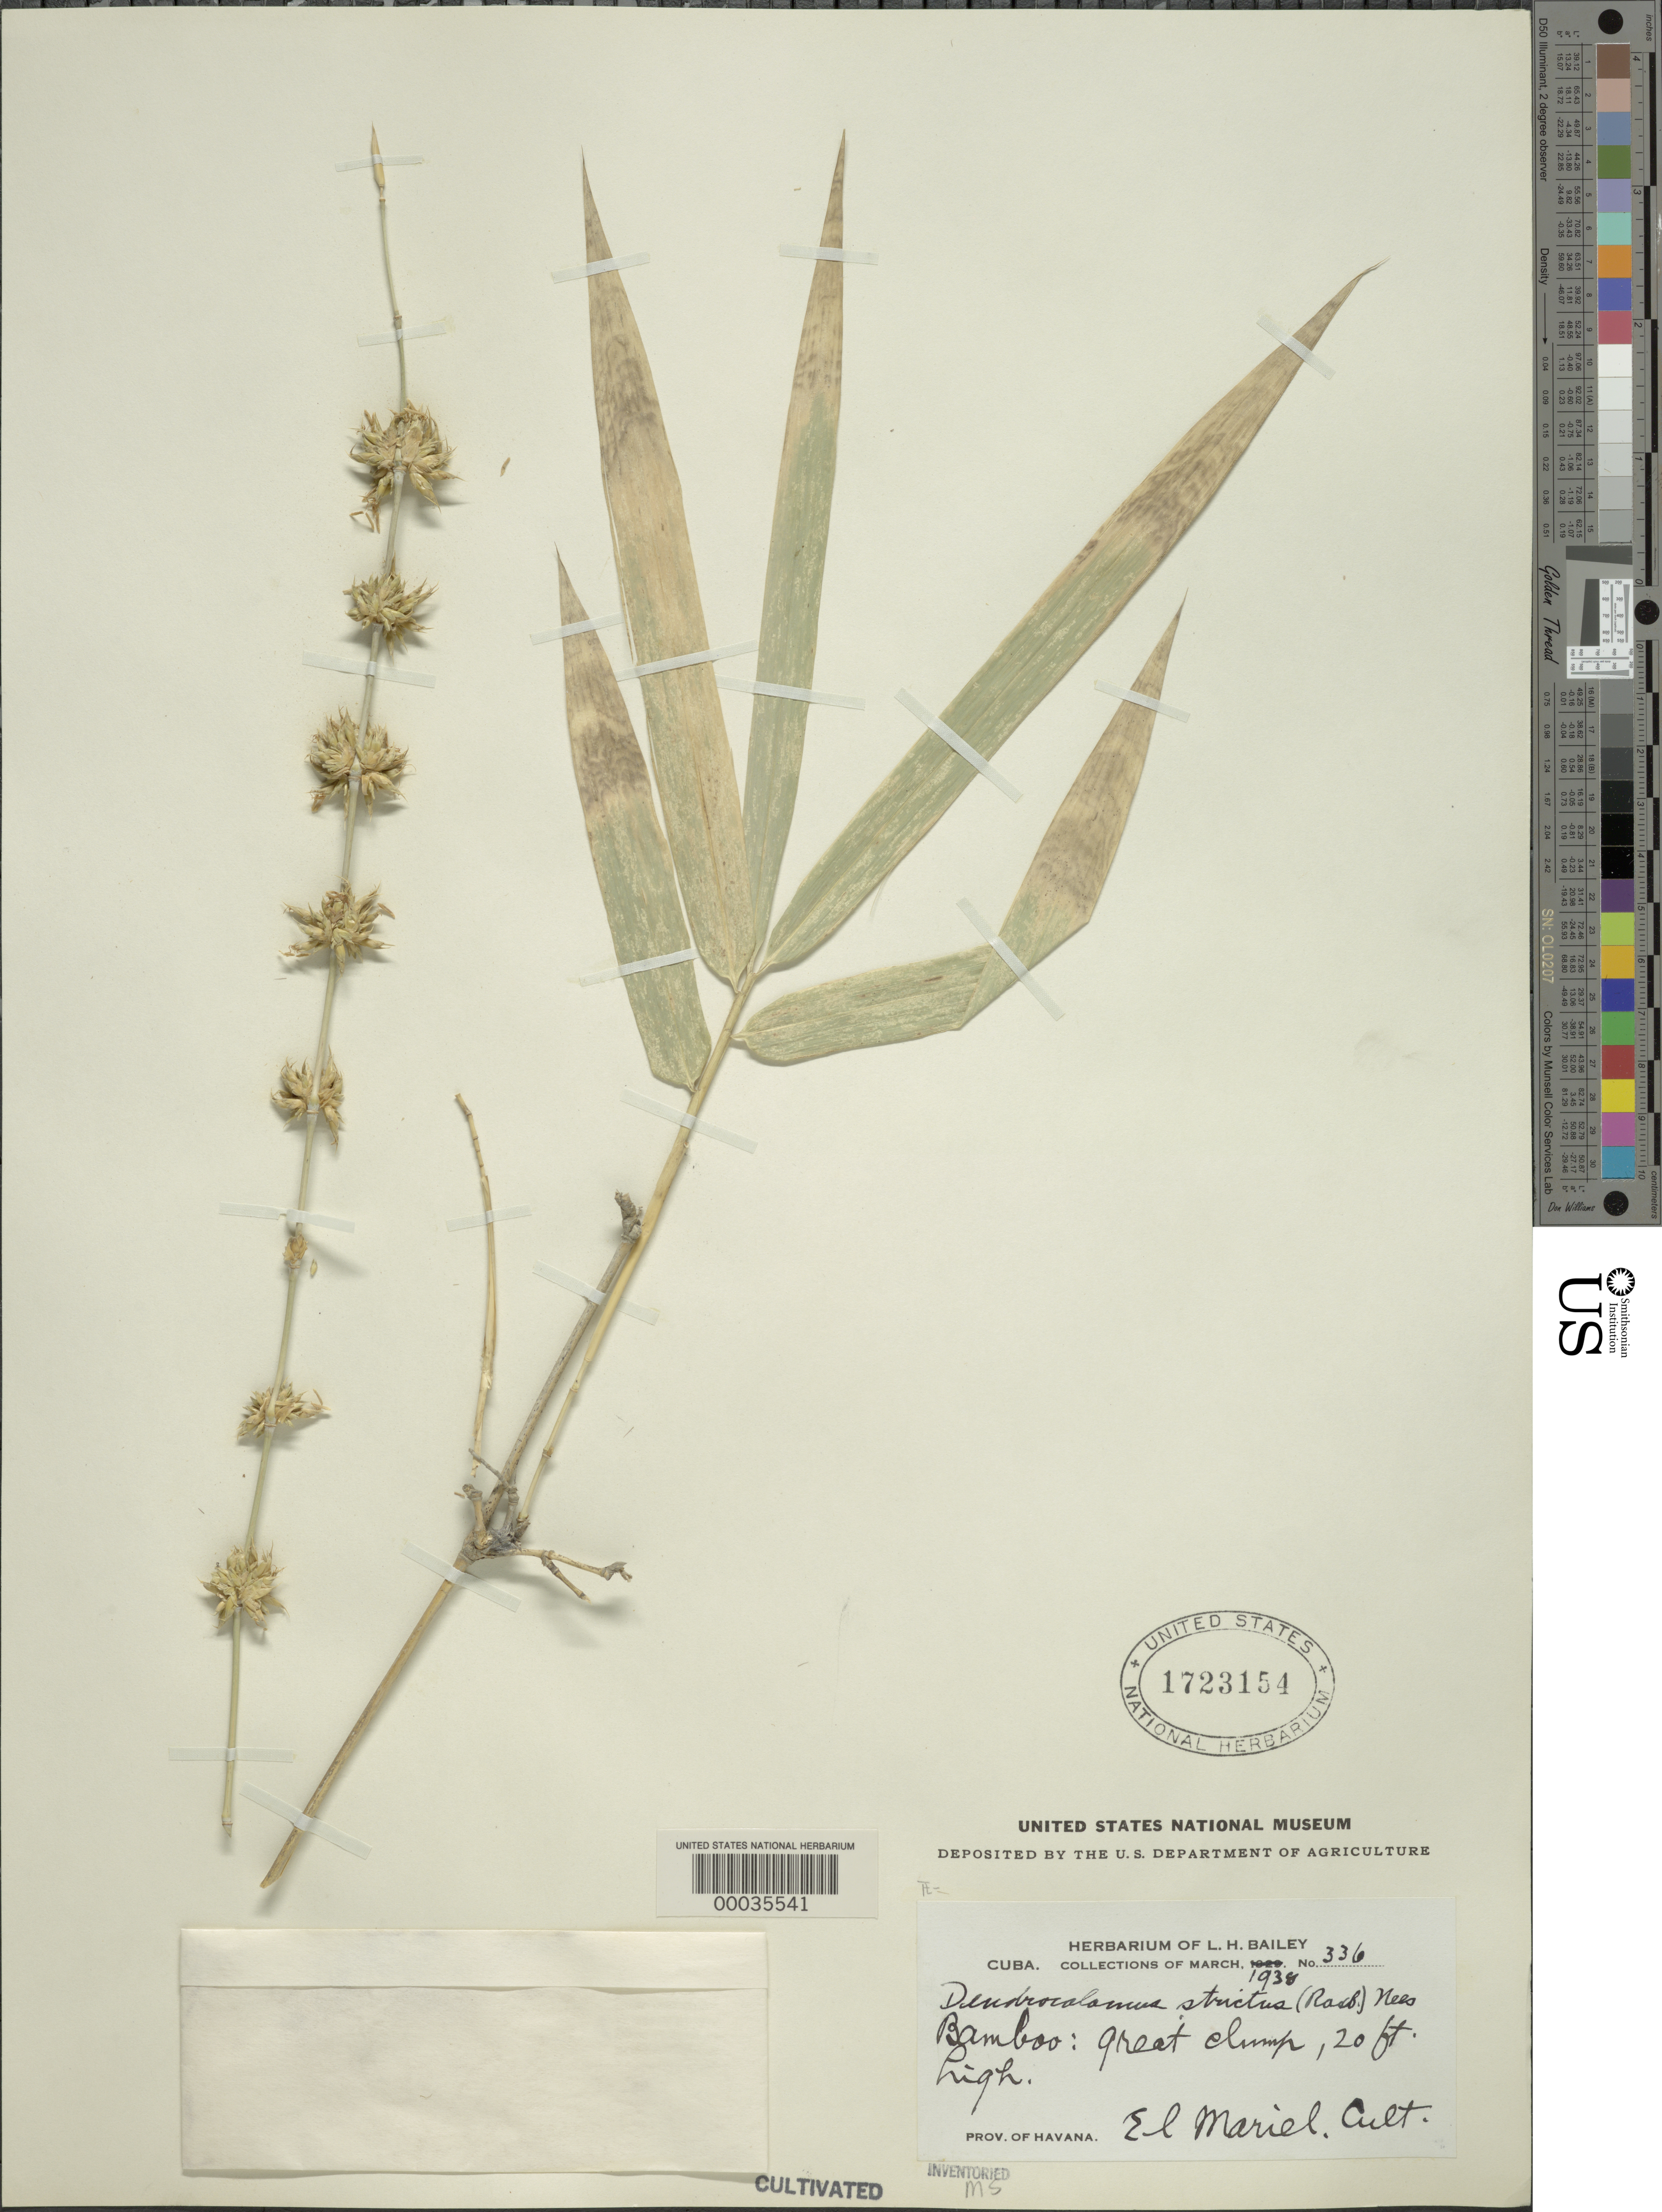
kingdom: Plantae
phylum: Tracheophyta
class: Liliopsida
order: Poales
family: Poaceae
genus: Dendrocalamus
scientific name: Dendrocalamus strictus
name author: (Roxb.) Nees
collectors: L. H. Bailey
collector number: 336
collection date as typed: Mar 1938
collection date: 1938-03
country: Cuba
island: Greater Antilles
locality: Havana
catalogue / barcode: US 1723154